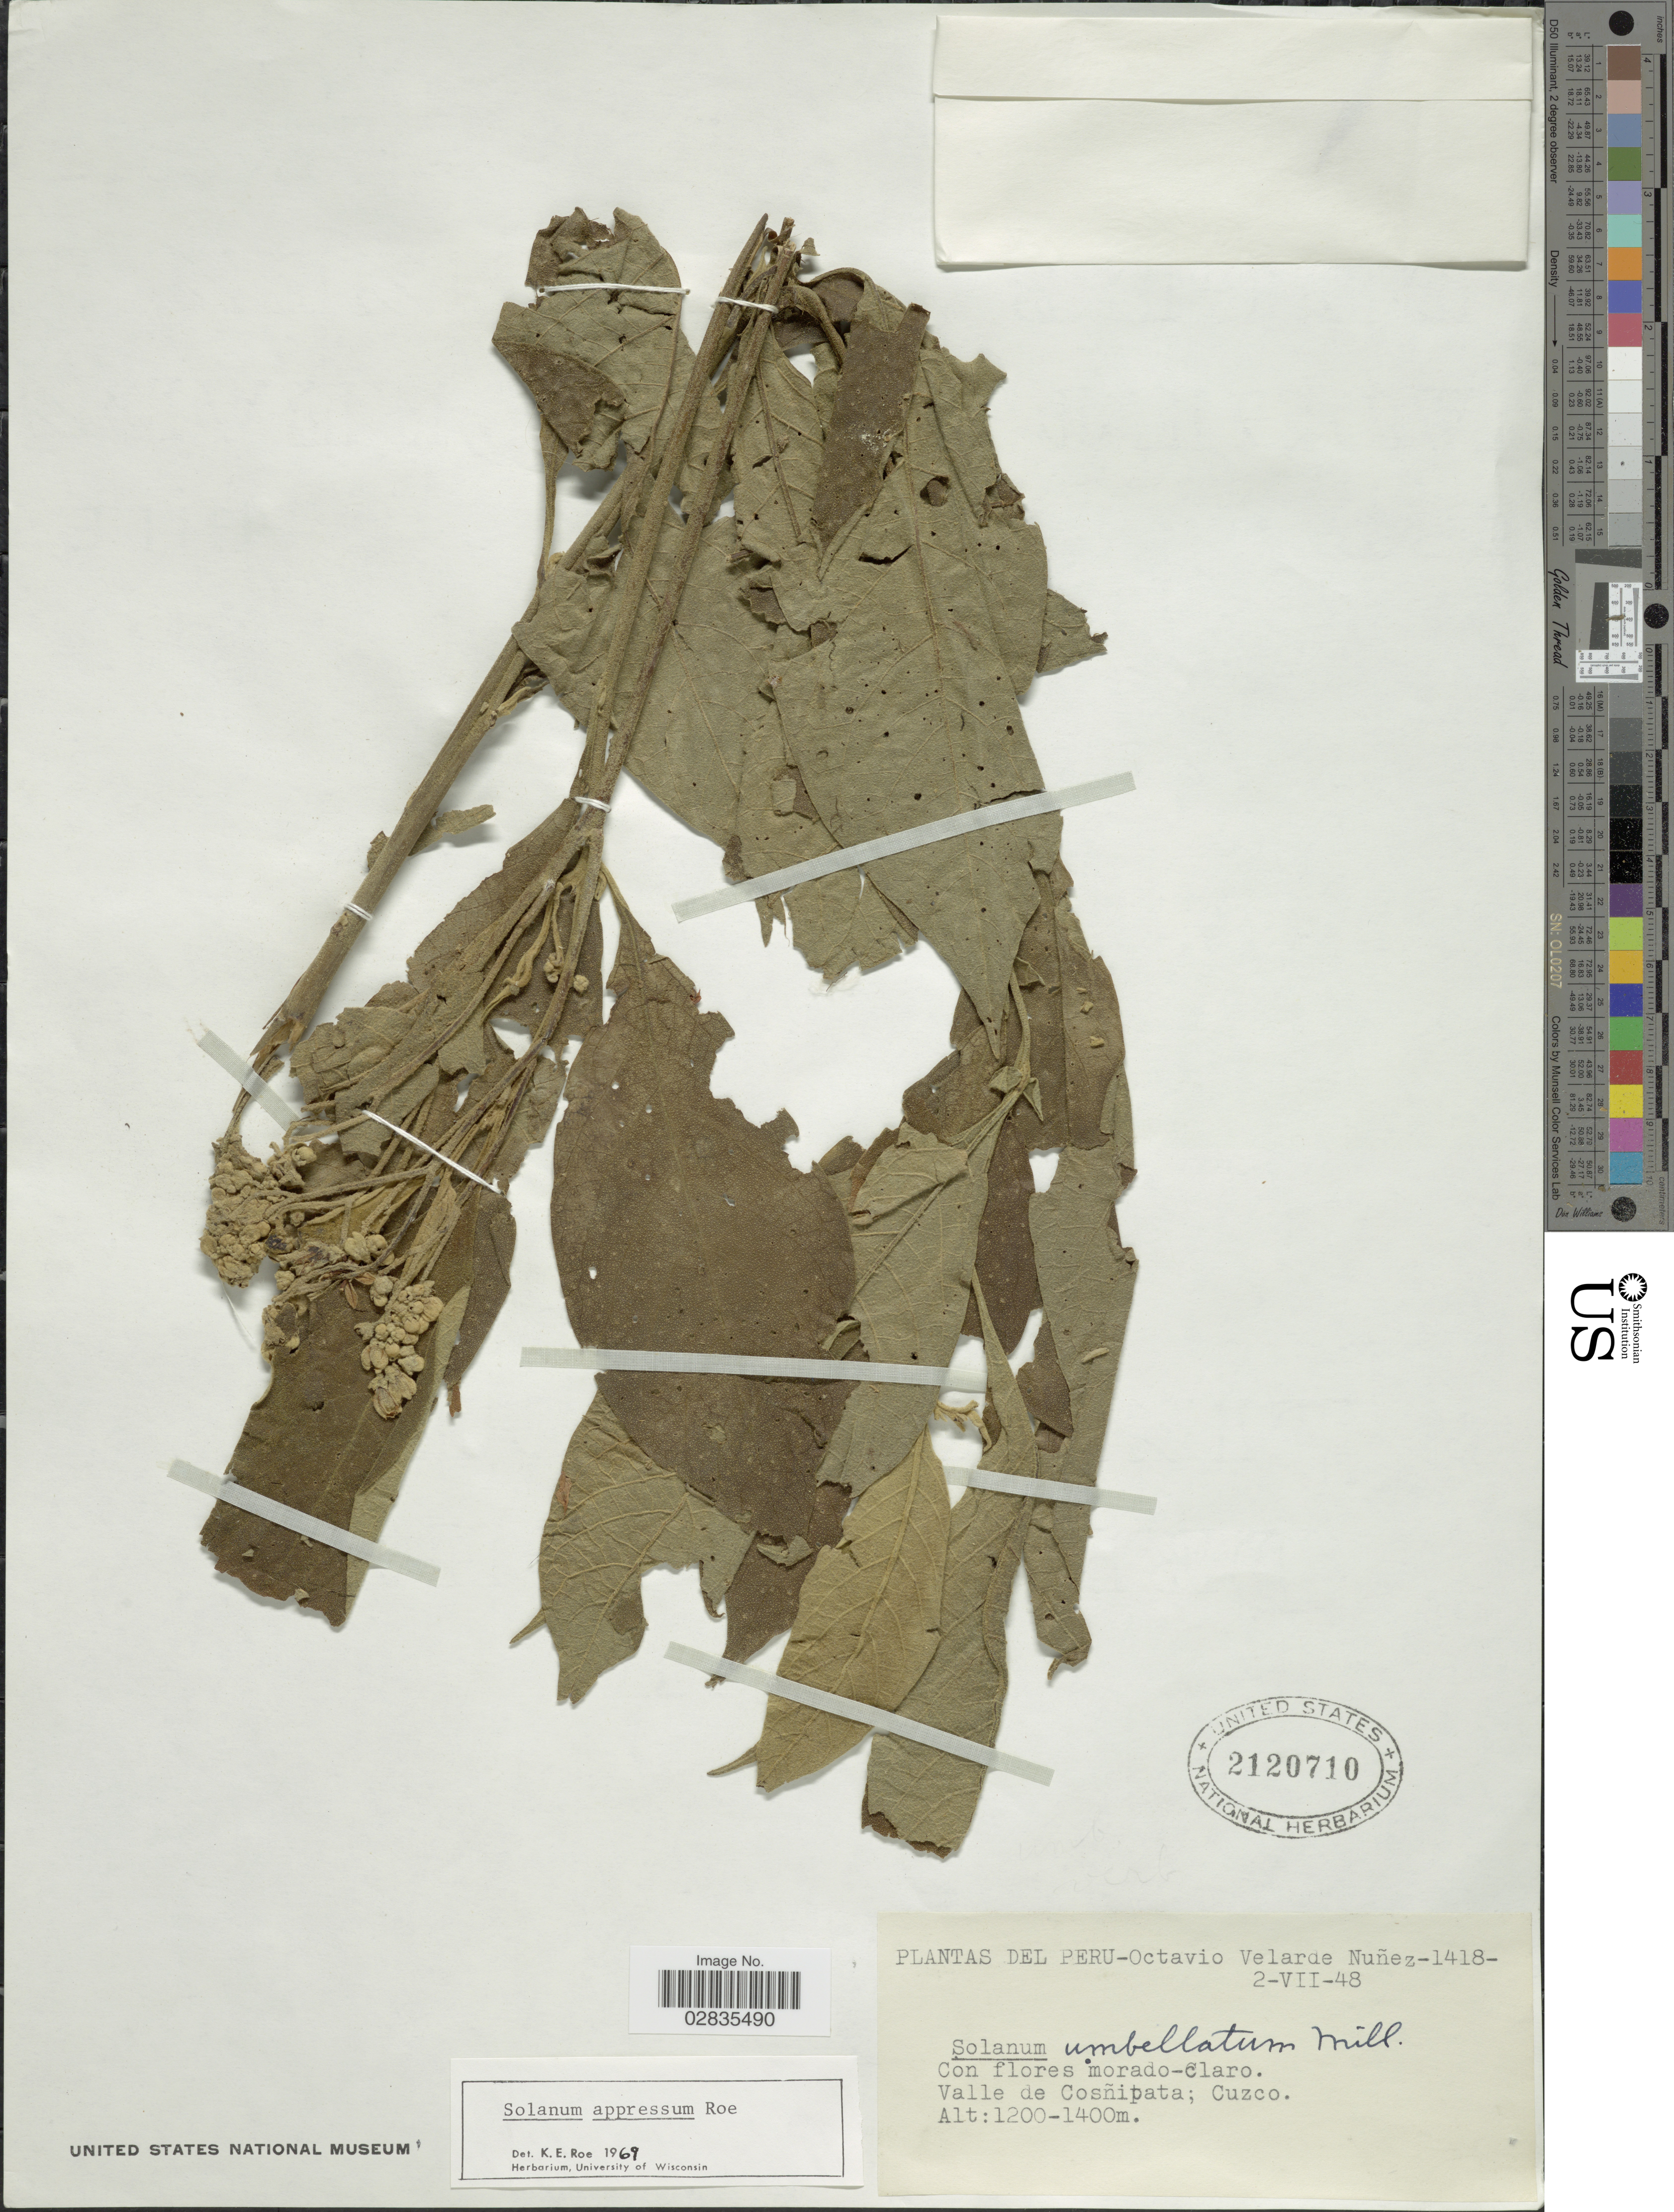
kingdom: Plantae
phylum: Tracheophyta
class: Magnoliopsida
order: Solanales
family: Solanaceae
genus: Solanum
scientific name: Solanum appressum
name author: K.E. Roe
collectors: O. Velarde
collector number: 1418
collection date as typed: Transcribed d/m/y: 2/7/48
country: Peru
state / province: Cusco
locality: Valle de Cosñipata.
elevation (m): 1200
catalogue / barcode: US 2120710